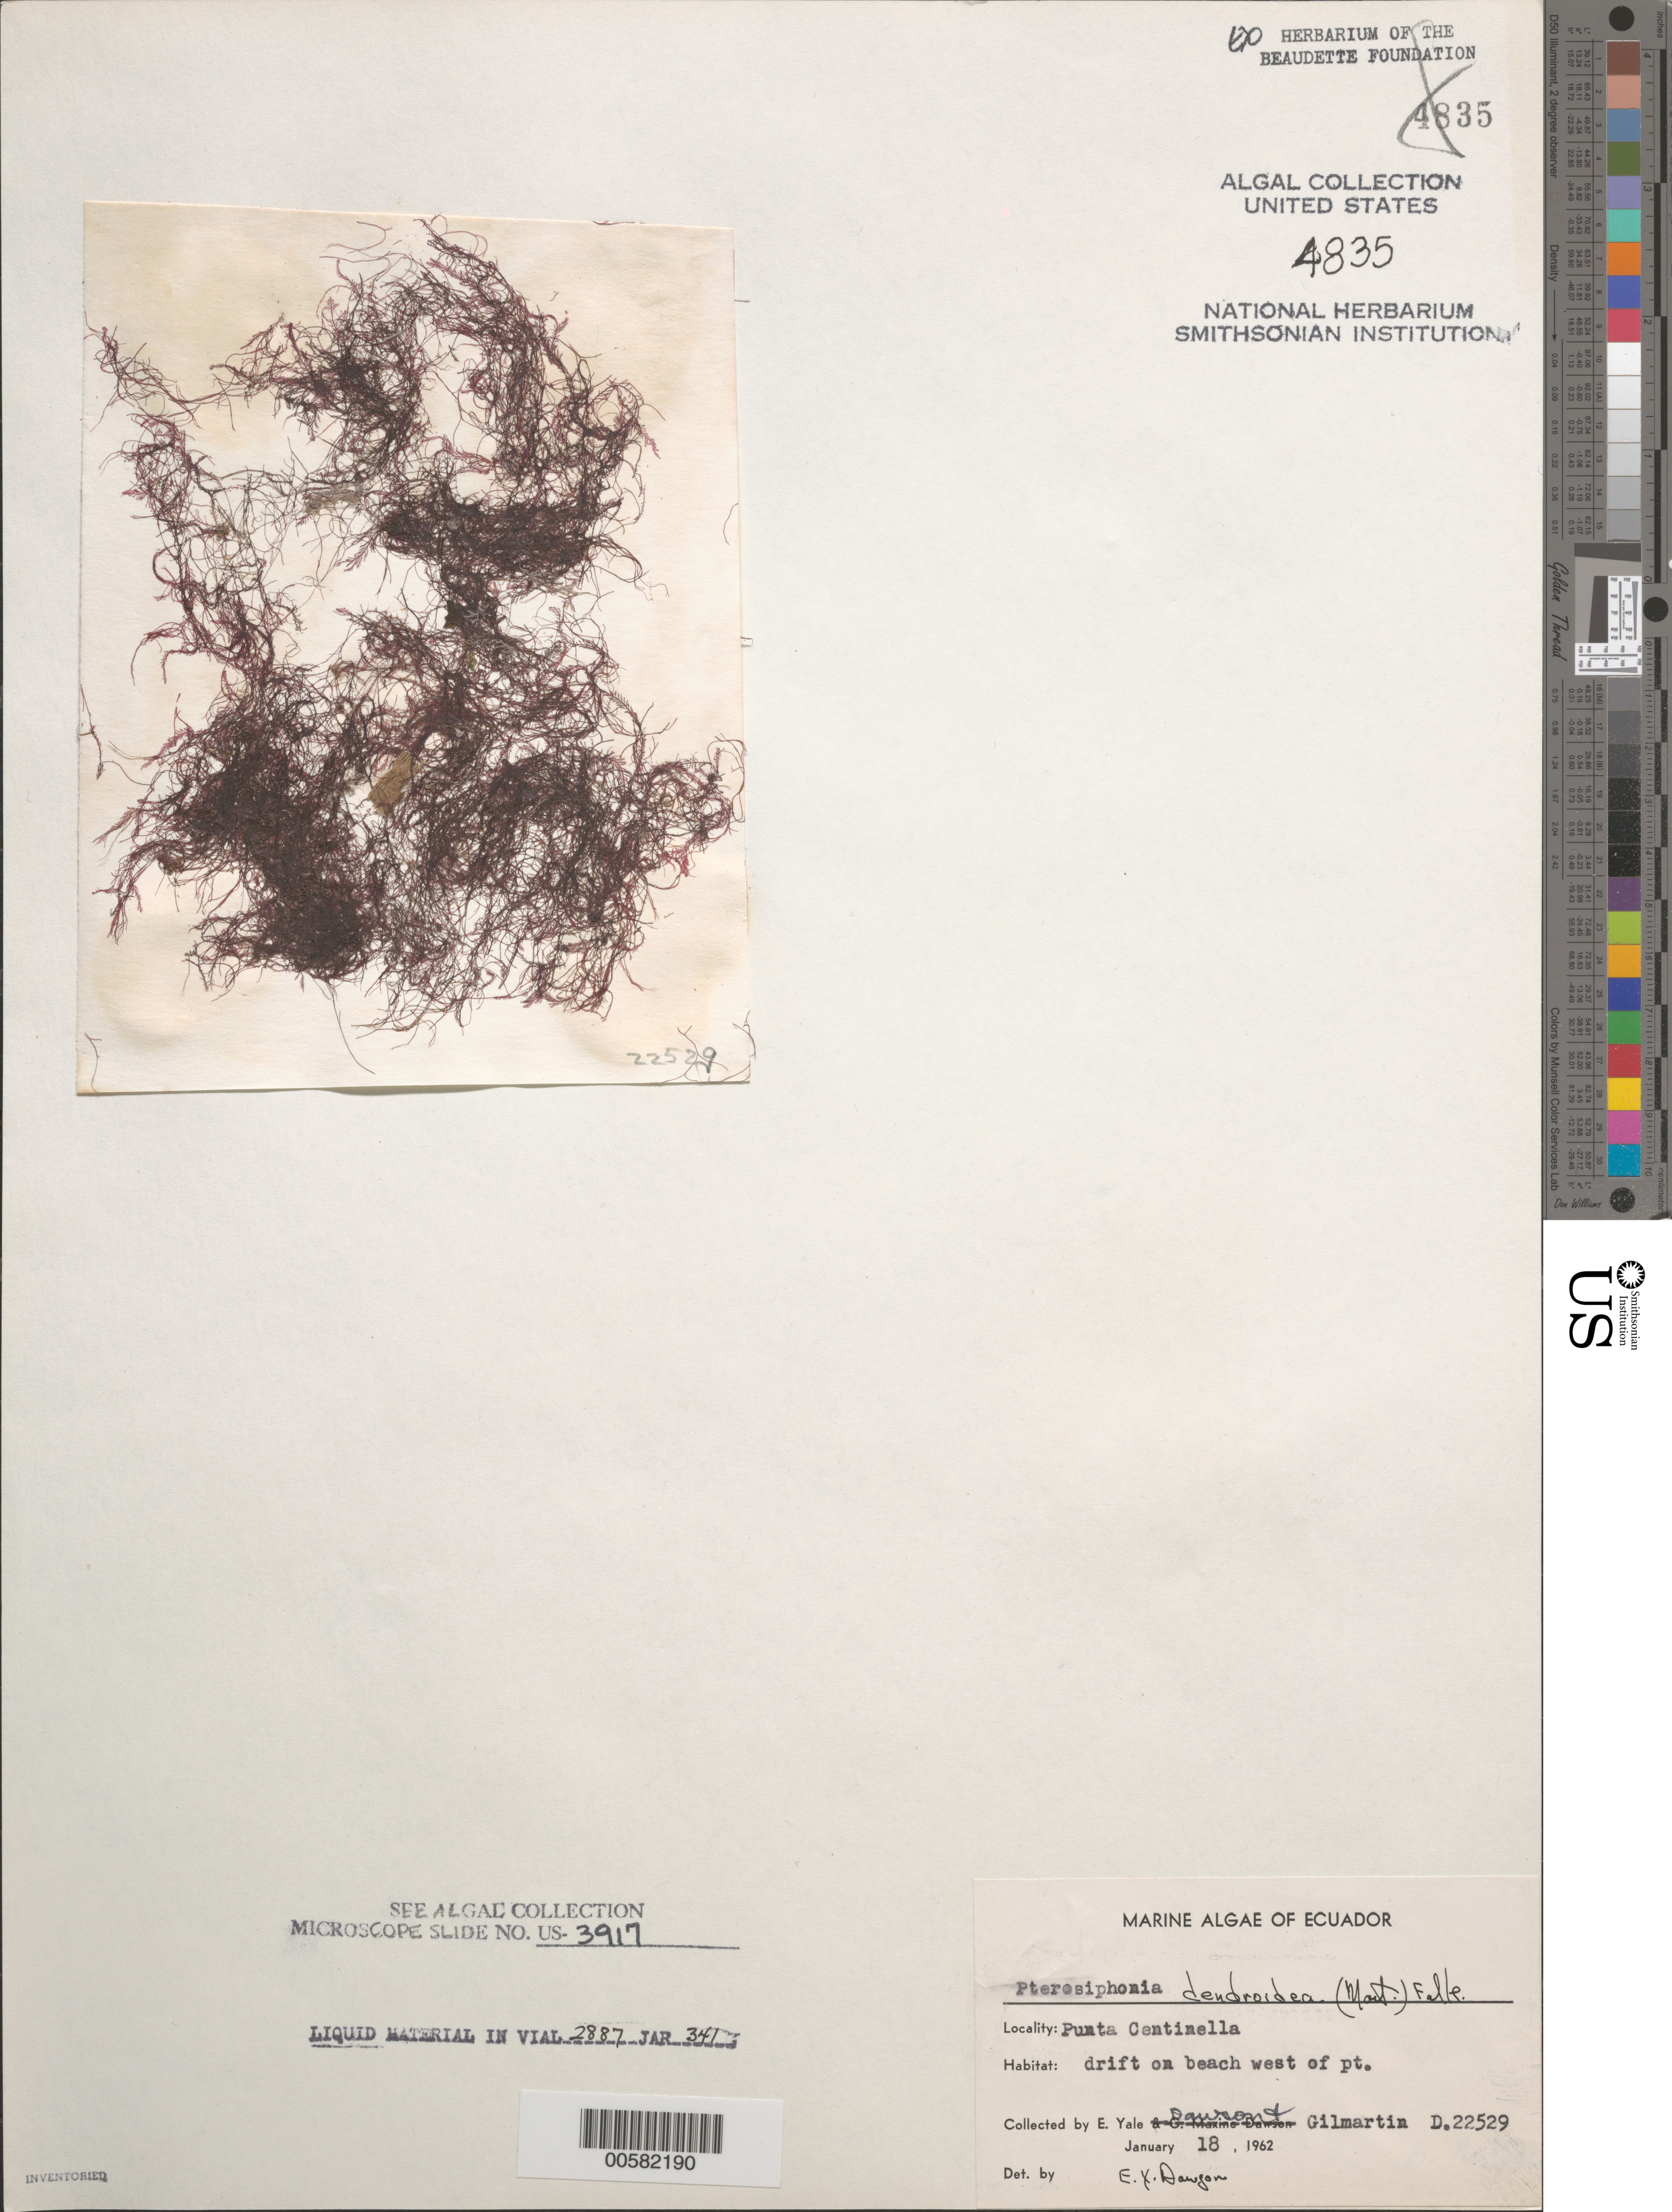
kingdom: Plantae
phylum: Rhodophyta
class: Florideophyceae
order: Ceramiales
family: Rhodomelaceae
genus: Symphyocladiella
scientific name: Symphyocladiella dendroidea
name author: (Montagne) Bustamante et al.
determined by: Algae name updating Project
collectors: E. Y. Dawson & M. Gilmartin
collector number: EYD 22529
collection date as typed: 18 Jan 1962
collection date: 1962-01-18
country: Ecuador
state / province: Guayas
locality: West of Punta Centinela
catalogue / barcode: US 4835